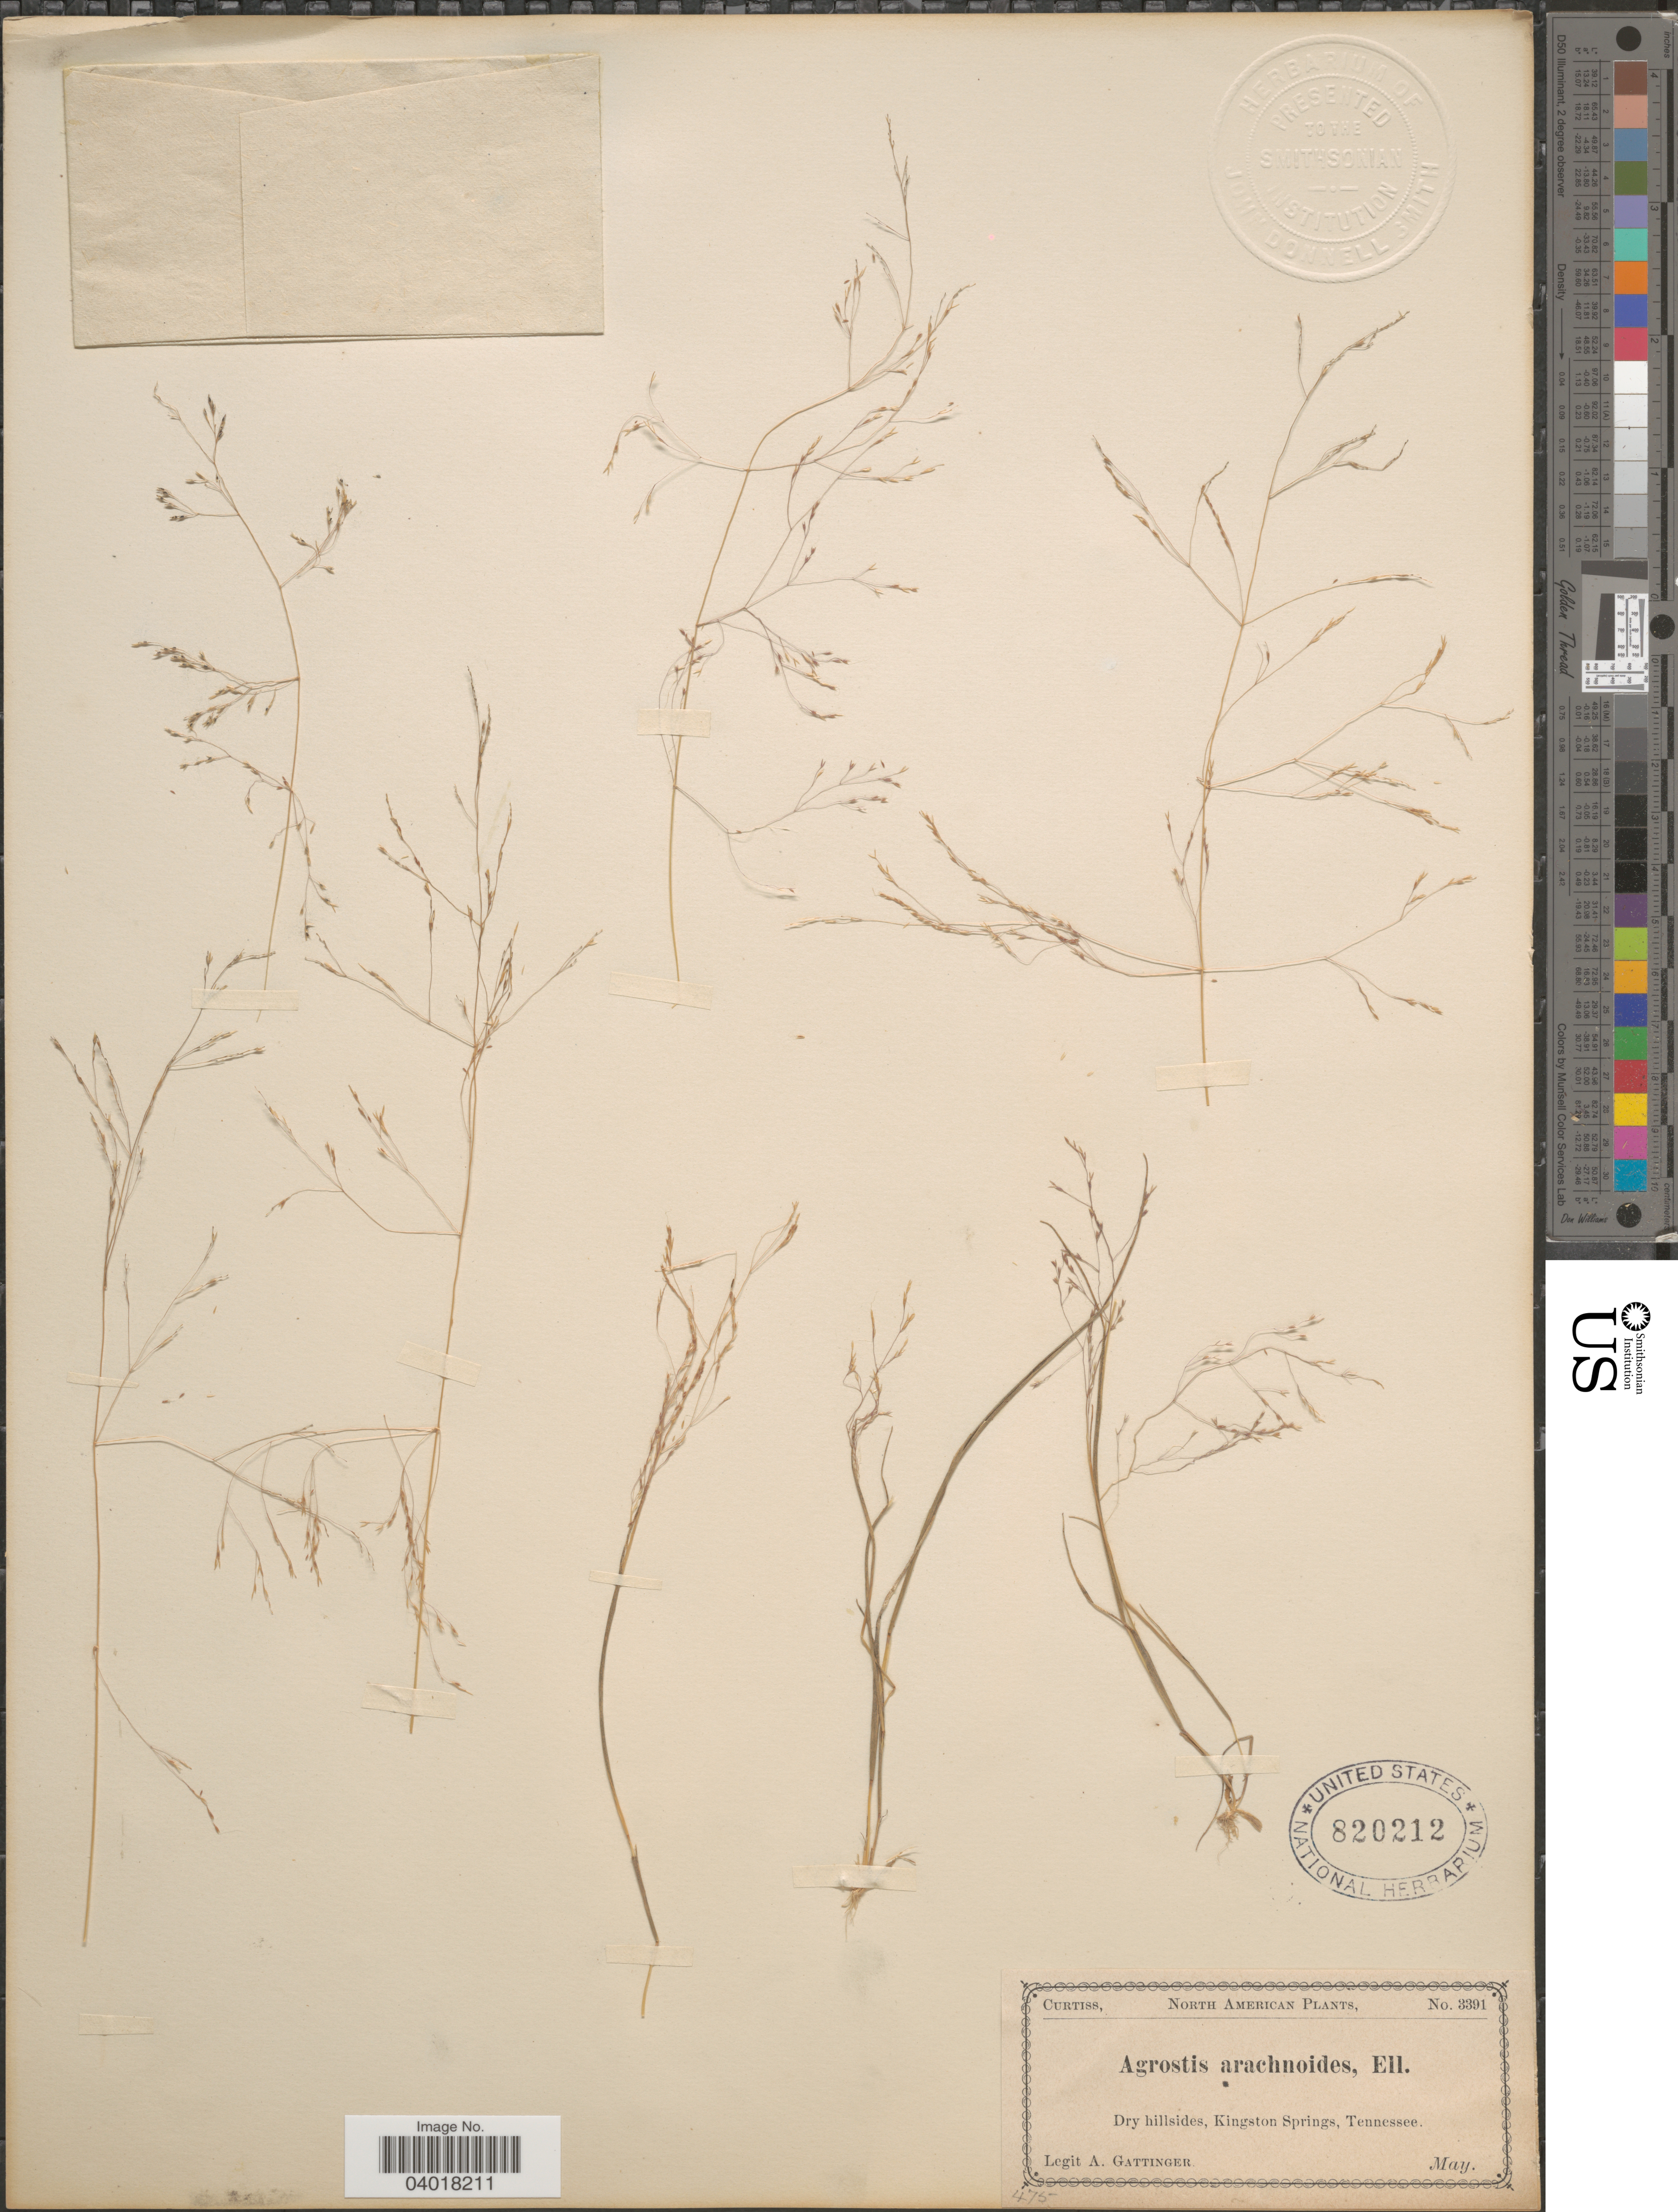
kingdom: Plantae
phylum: Tracheophyta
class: Liliopsida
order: Poales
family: Poaceae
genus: Agrostis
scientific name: Agrostis elliottiana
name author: Schult.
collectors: A. Gattinger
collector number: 3391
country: United States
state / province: Tennessee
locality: Dry hillsides, Kingston Springs.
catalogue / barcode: US 820212